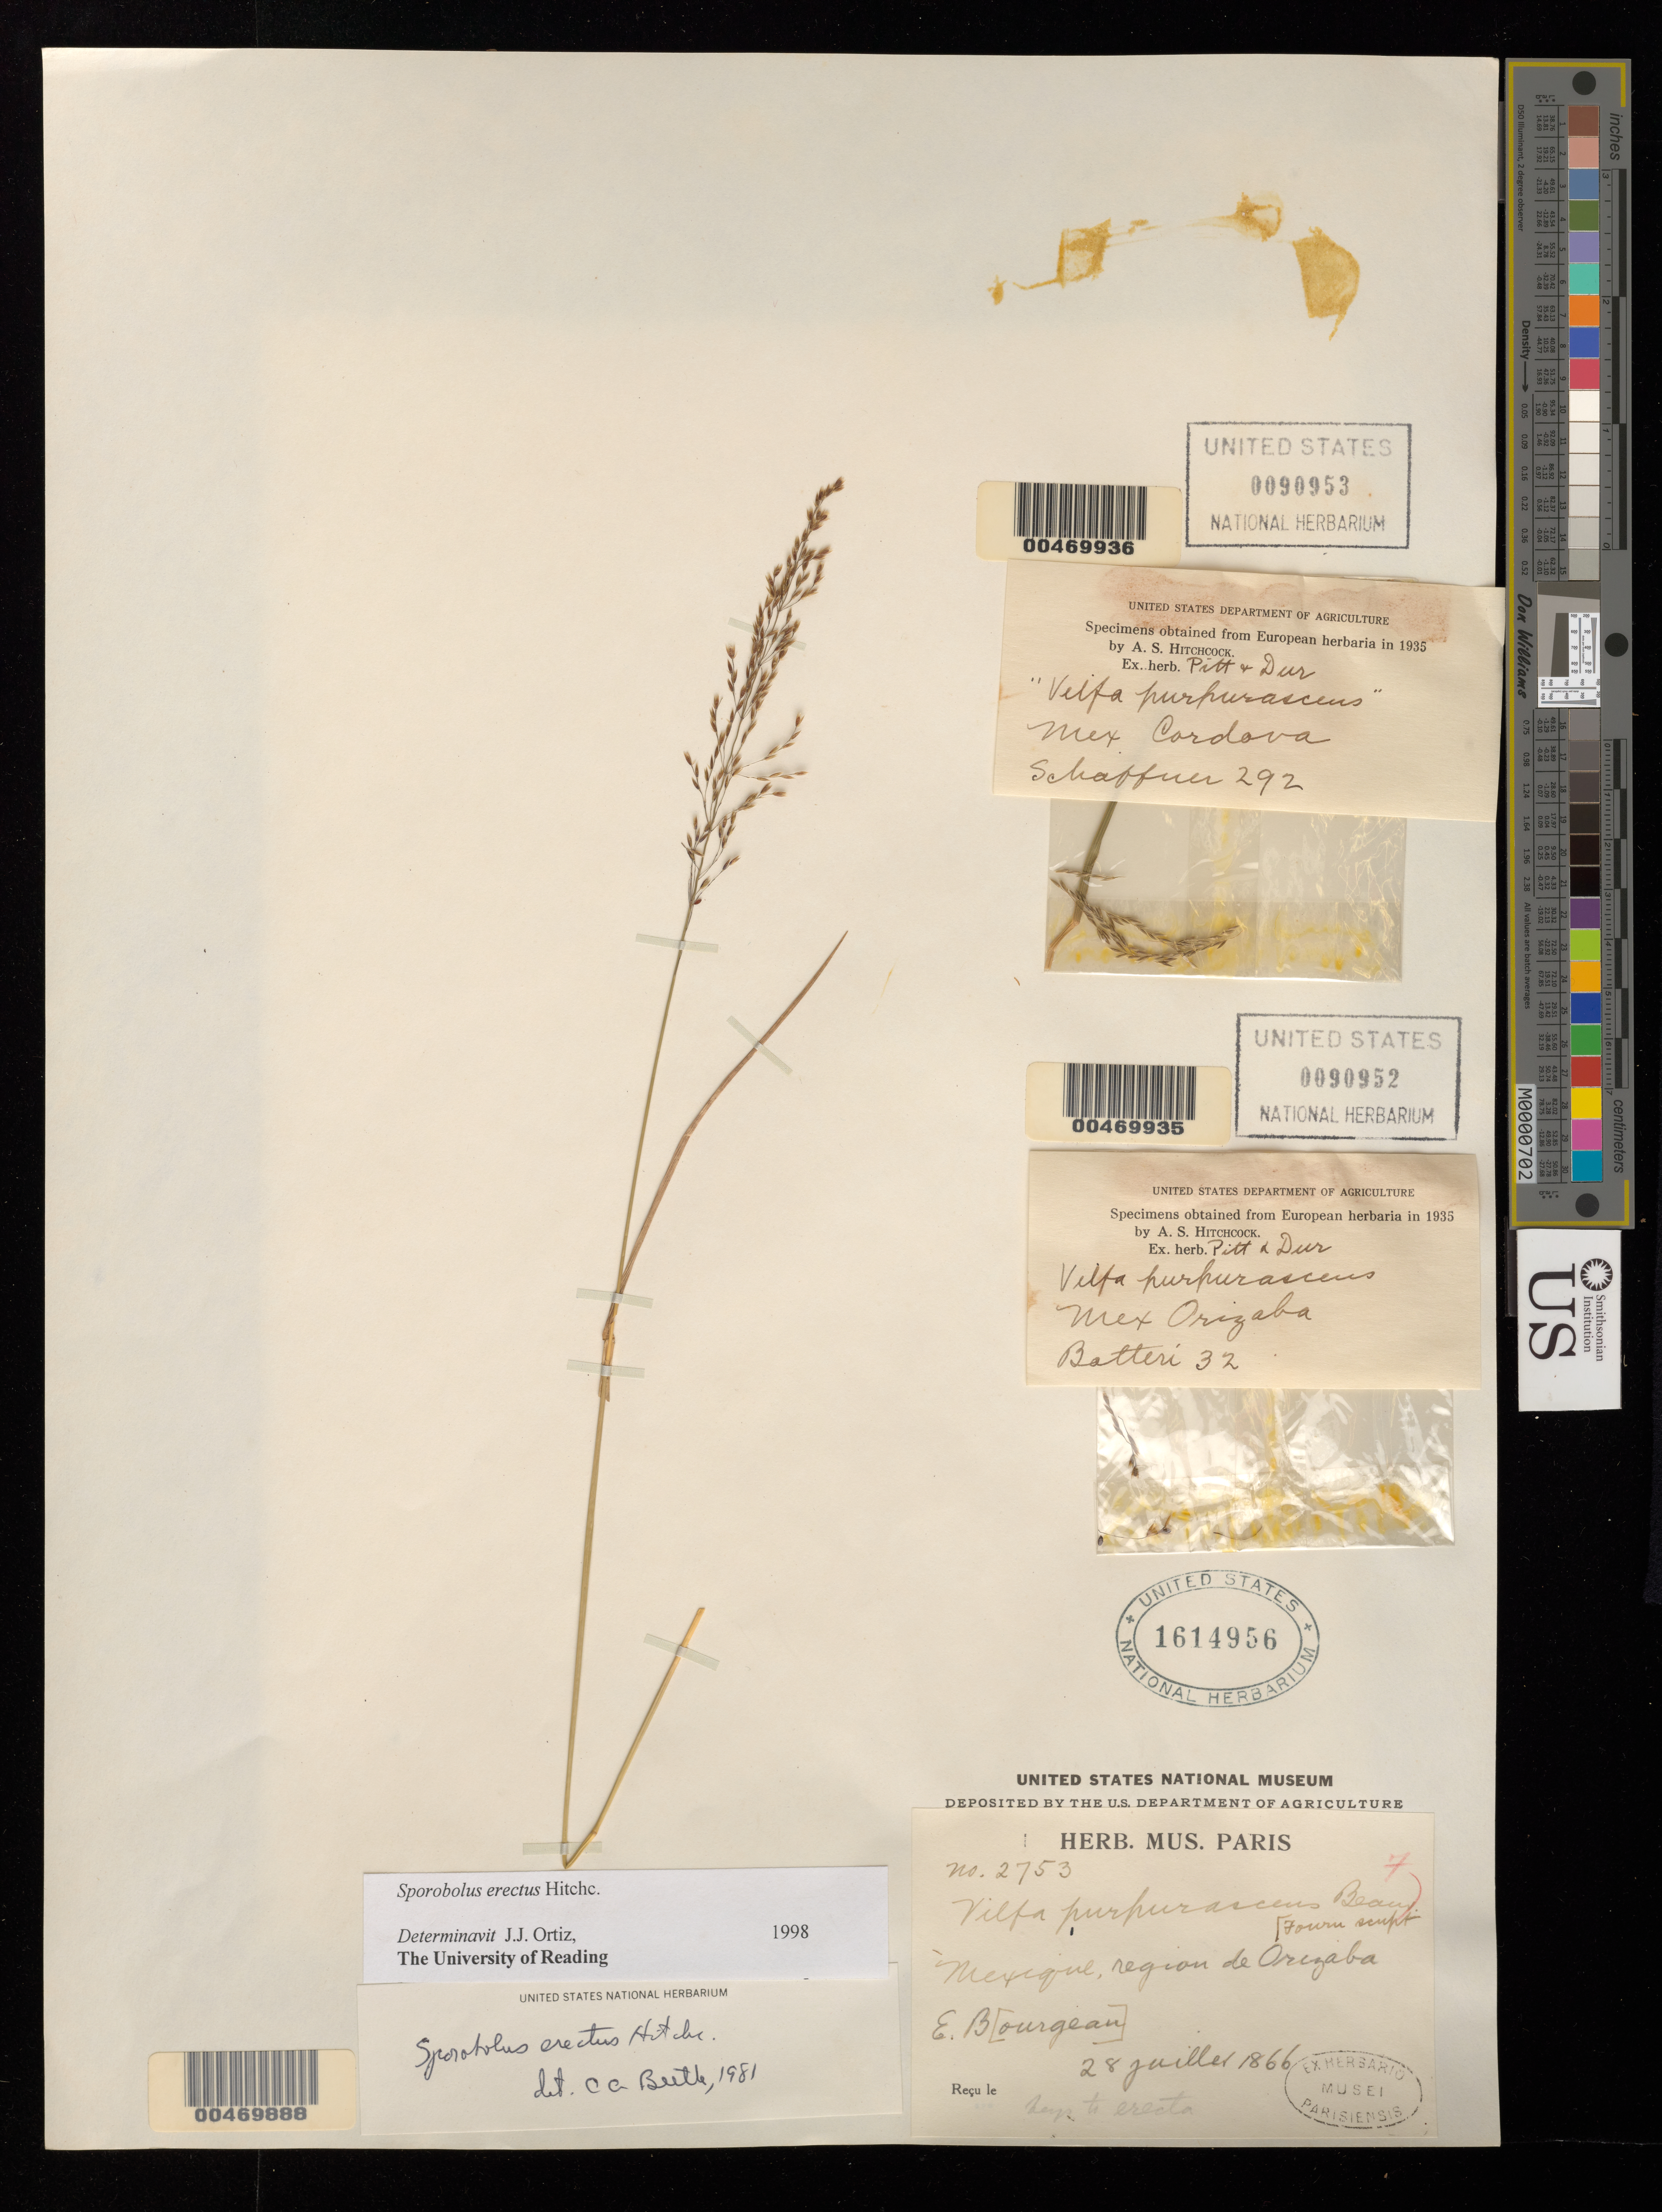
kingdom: Plantae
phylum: Tracheophyta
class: Liliopsida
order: Poales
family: Poaceae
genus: Sporobolus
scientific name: Sporobolus erectus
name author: Hitchc.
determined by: Beetle, Alan A.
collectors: E. Bourgeau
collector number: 2753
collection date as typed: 28 Jul 1866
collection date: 1866-07-28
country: Mexico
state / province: Veracruz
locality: Region of Orizaba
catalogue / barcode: US 1614956